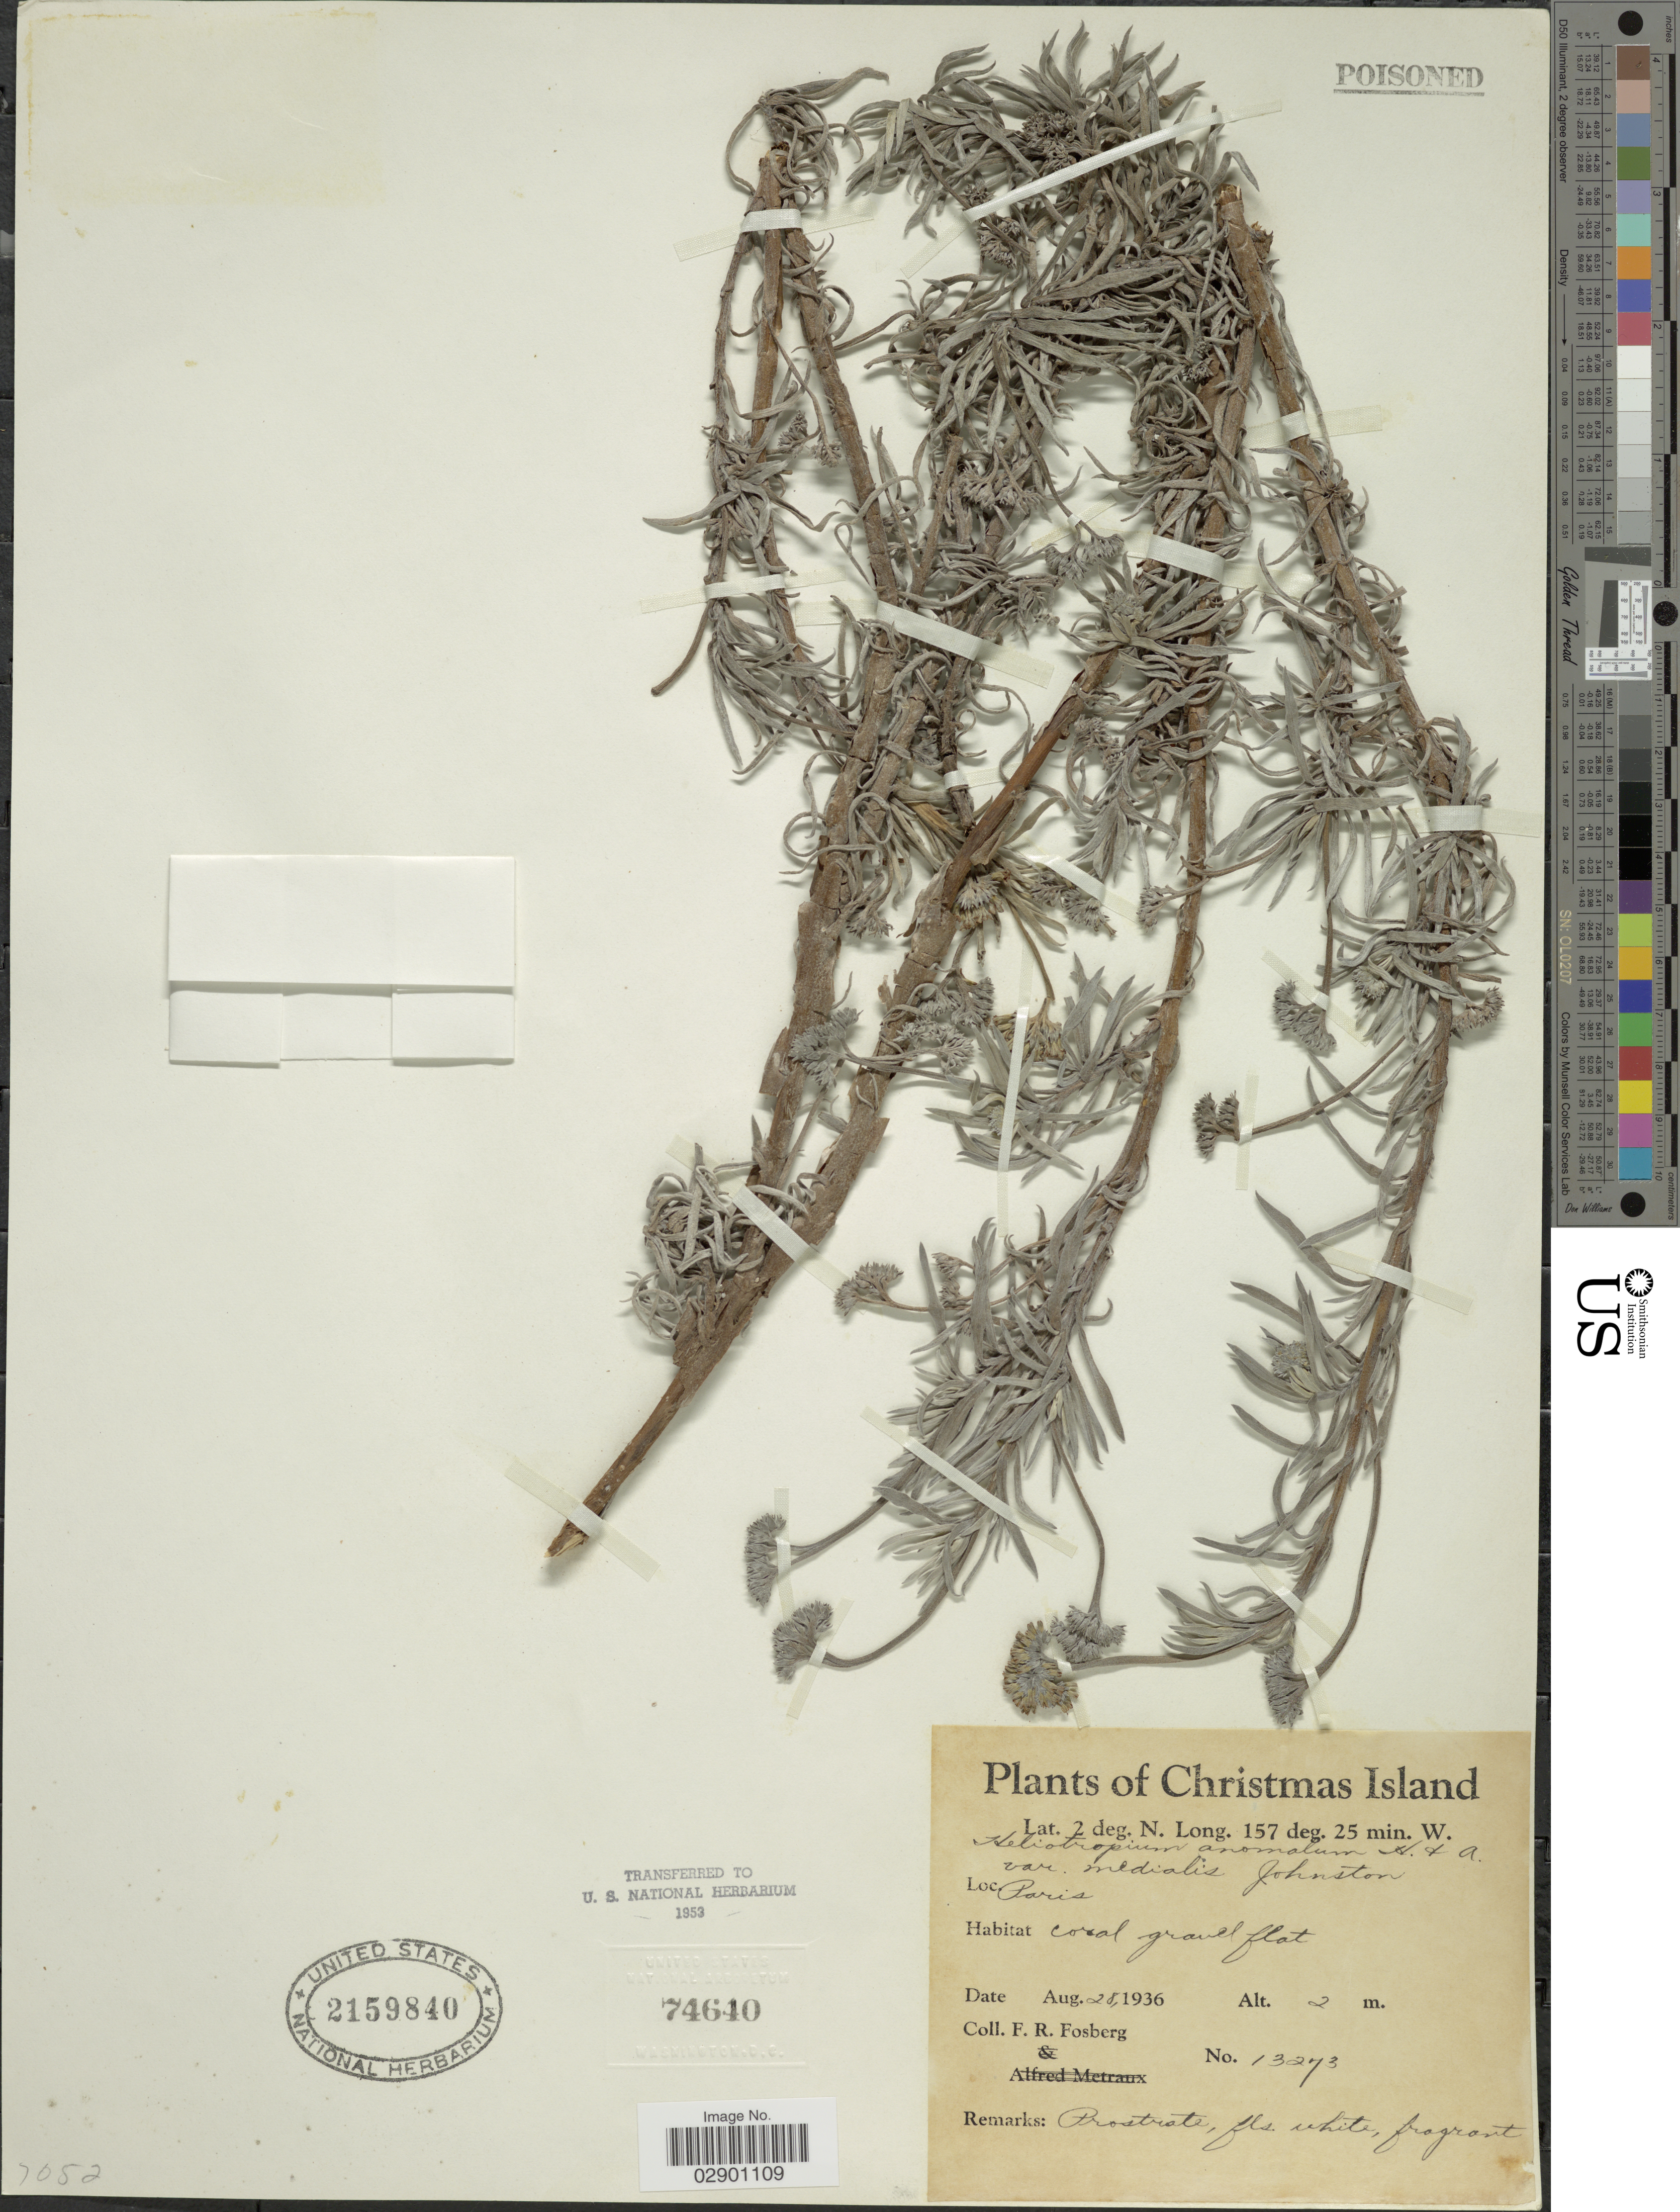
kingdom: Plantae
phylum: Tracheophyta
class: Magnoliopsida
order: Boraginales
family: Heliotropiaceae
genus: Heliotropium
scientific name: Heliotropium anomalum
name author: Hook. & Arn.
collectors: F. R. Fosberg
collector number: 13273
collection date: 1936-08-28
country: Kiribati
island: Kiritimati [Christmas] Atoll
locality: Christmas Island. Paris.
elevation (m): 2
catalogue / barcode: US 2159840